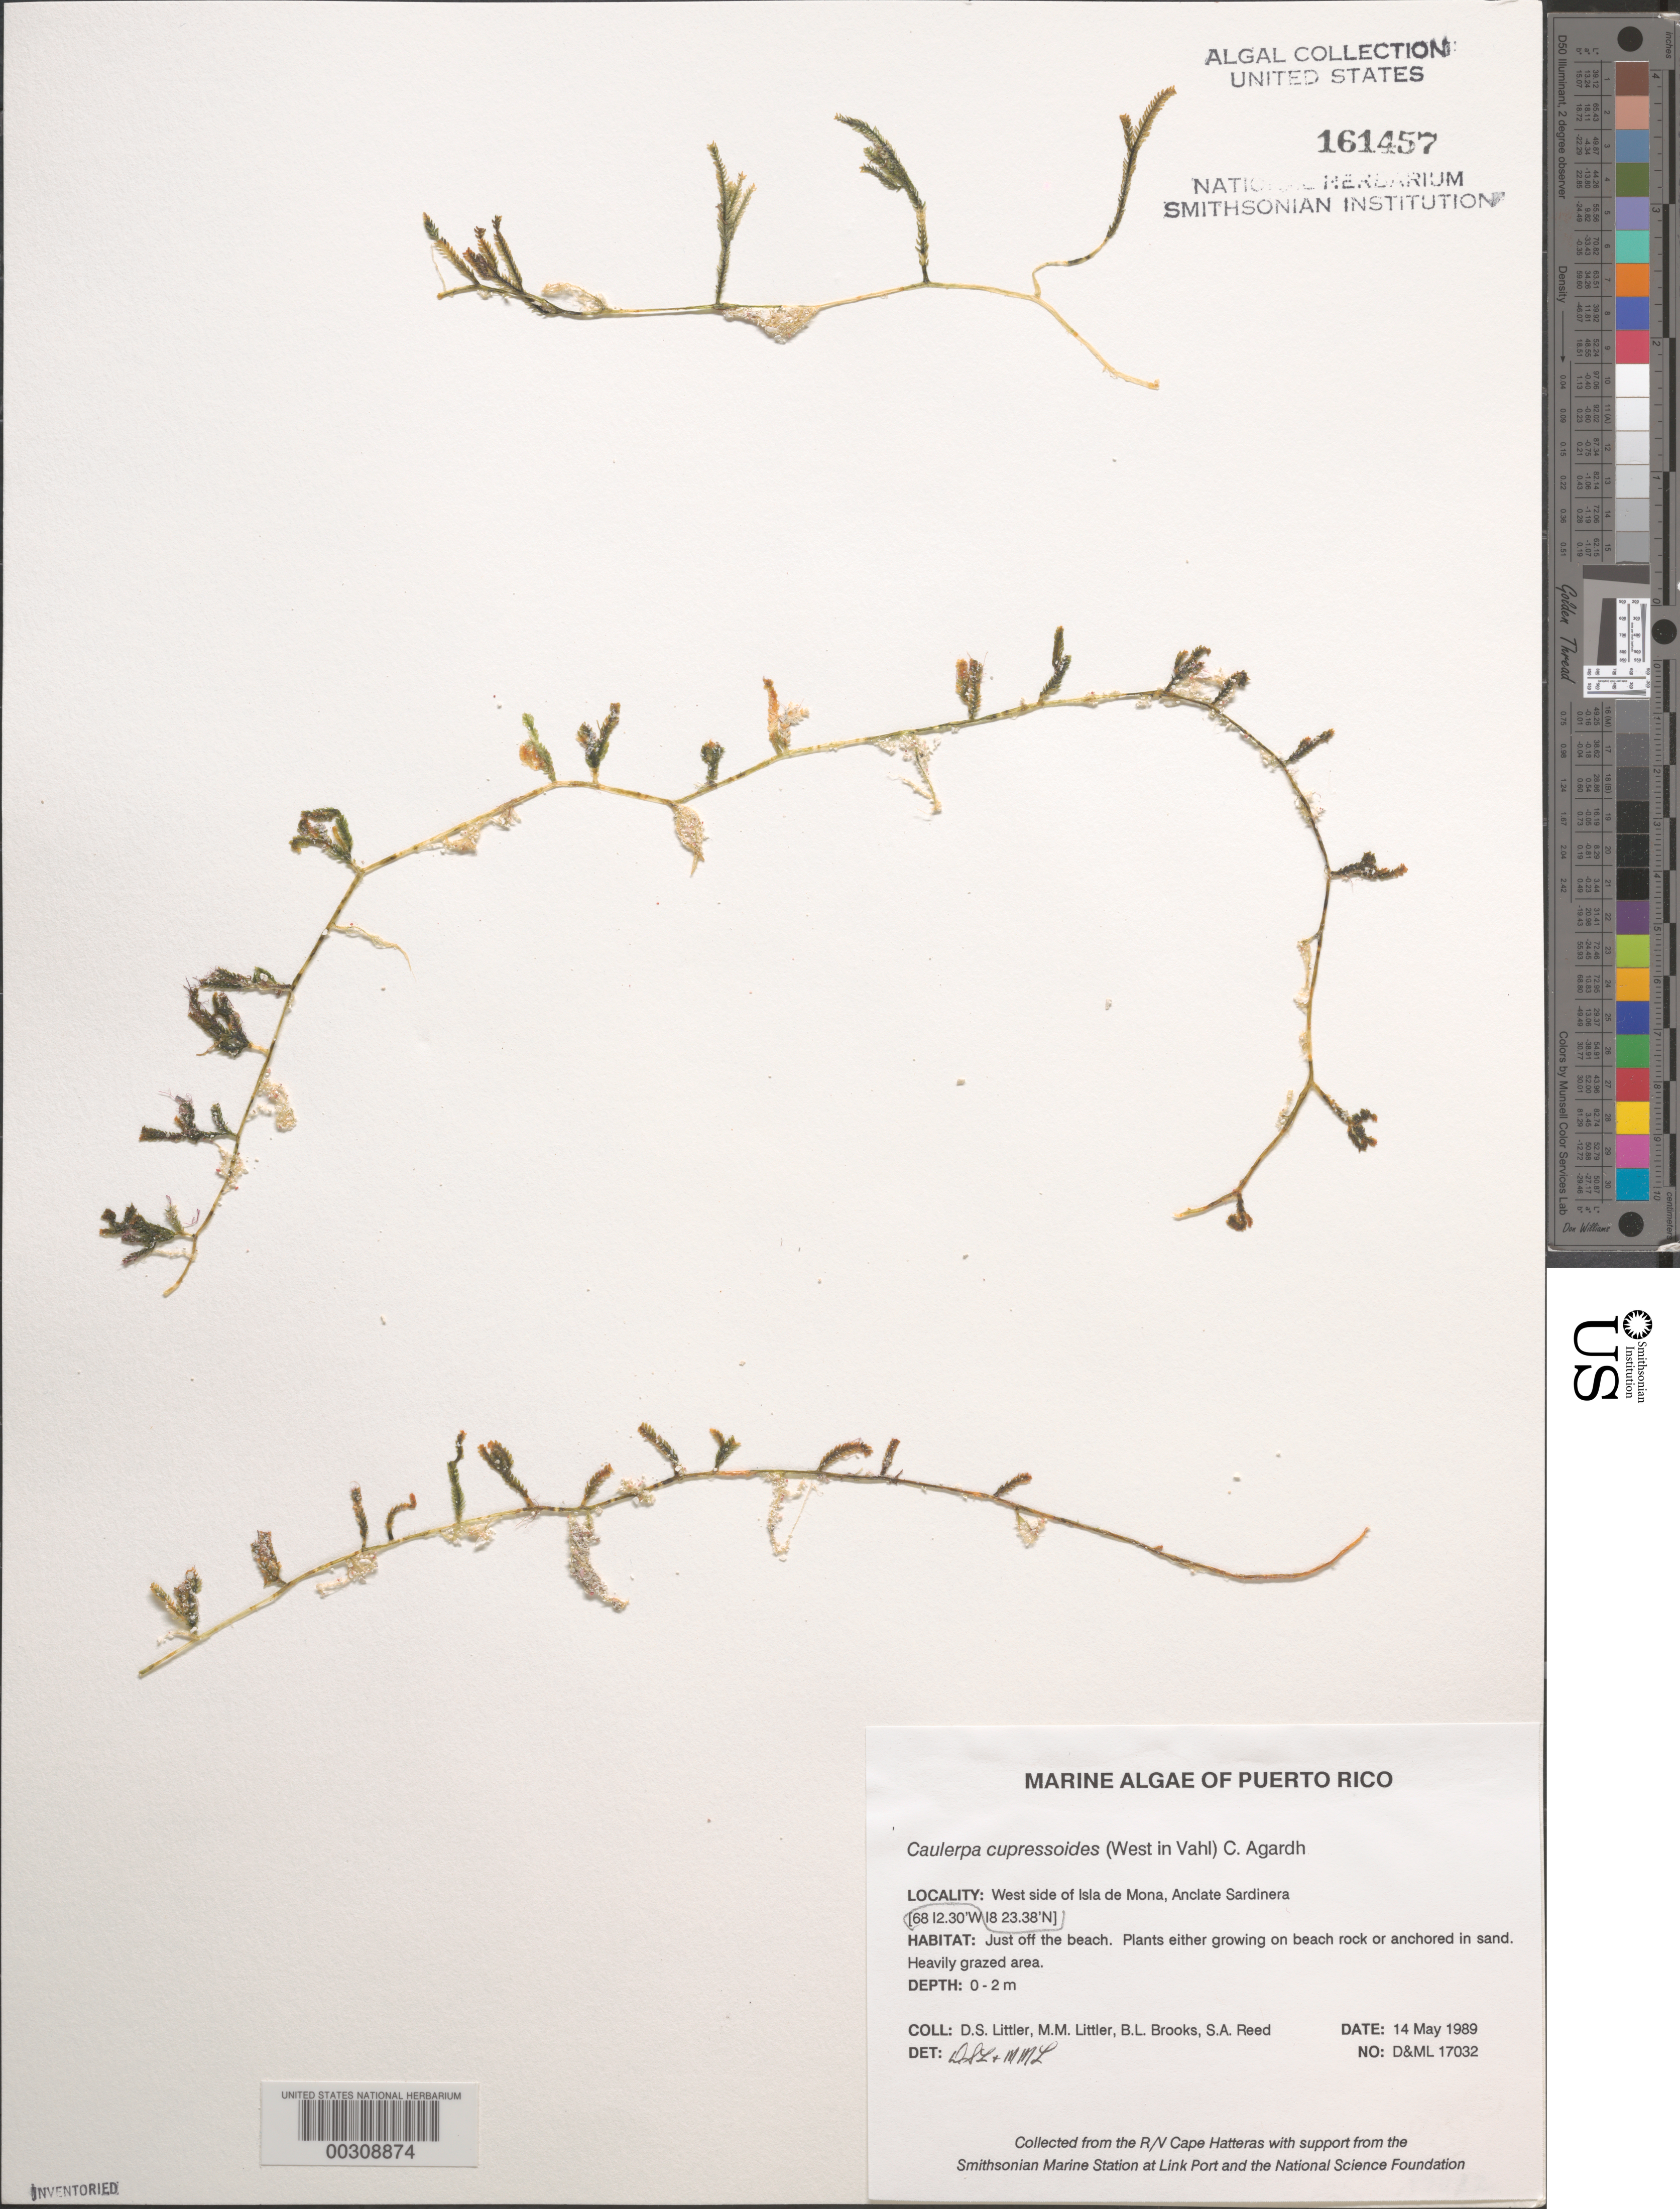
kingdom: Plantae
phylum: Chlorophyta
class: Ulvophyceae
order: Bryopsidales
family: Caulerpaceae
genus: Caulerpa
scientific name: Caulerpa cupressoides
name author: (Vahl) C. Agardh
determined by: Littler, D. S.; Littler, M. M.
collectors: D. S. Littler, M. M. Littler, B. Brooks & S. Reed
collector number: D&ML 17032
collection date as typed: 14 May 1989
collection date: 1989-05-14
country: Puerto Rico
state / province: Mayaguez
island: Isla de Mona (Isla Mona)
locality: Anclate Sardinera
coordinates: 18 23.38'N, 68 12.30'W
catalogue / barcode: US 161457